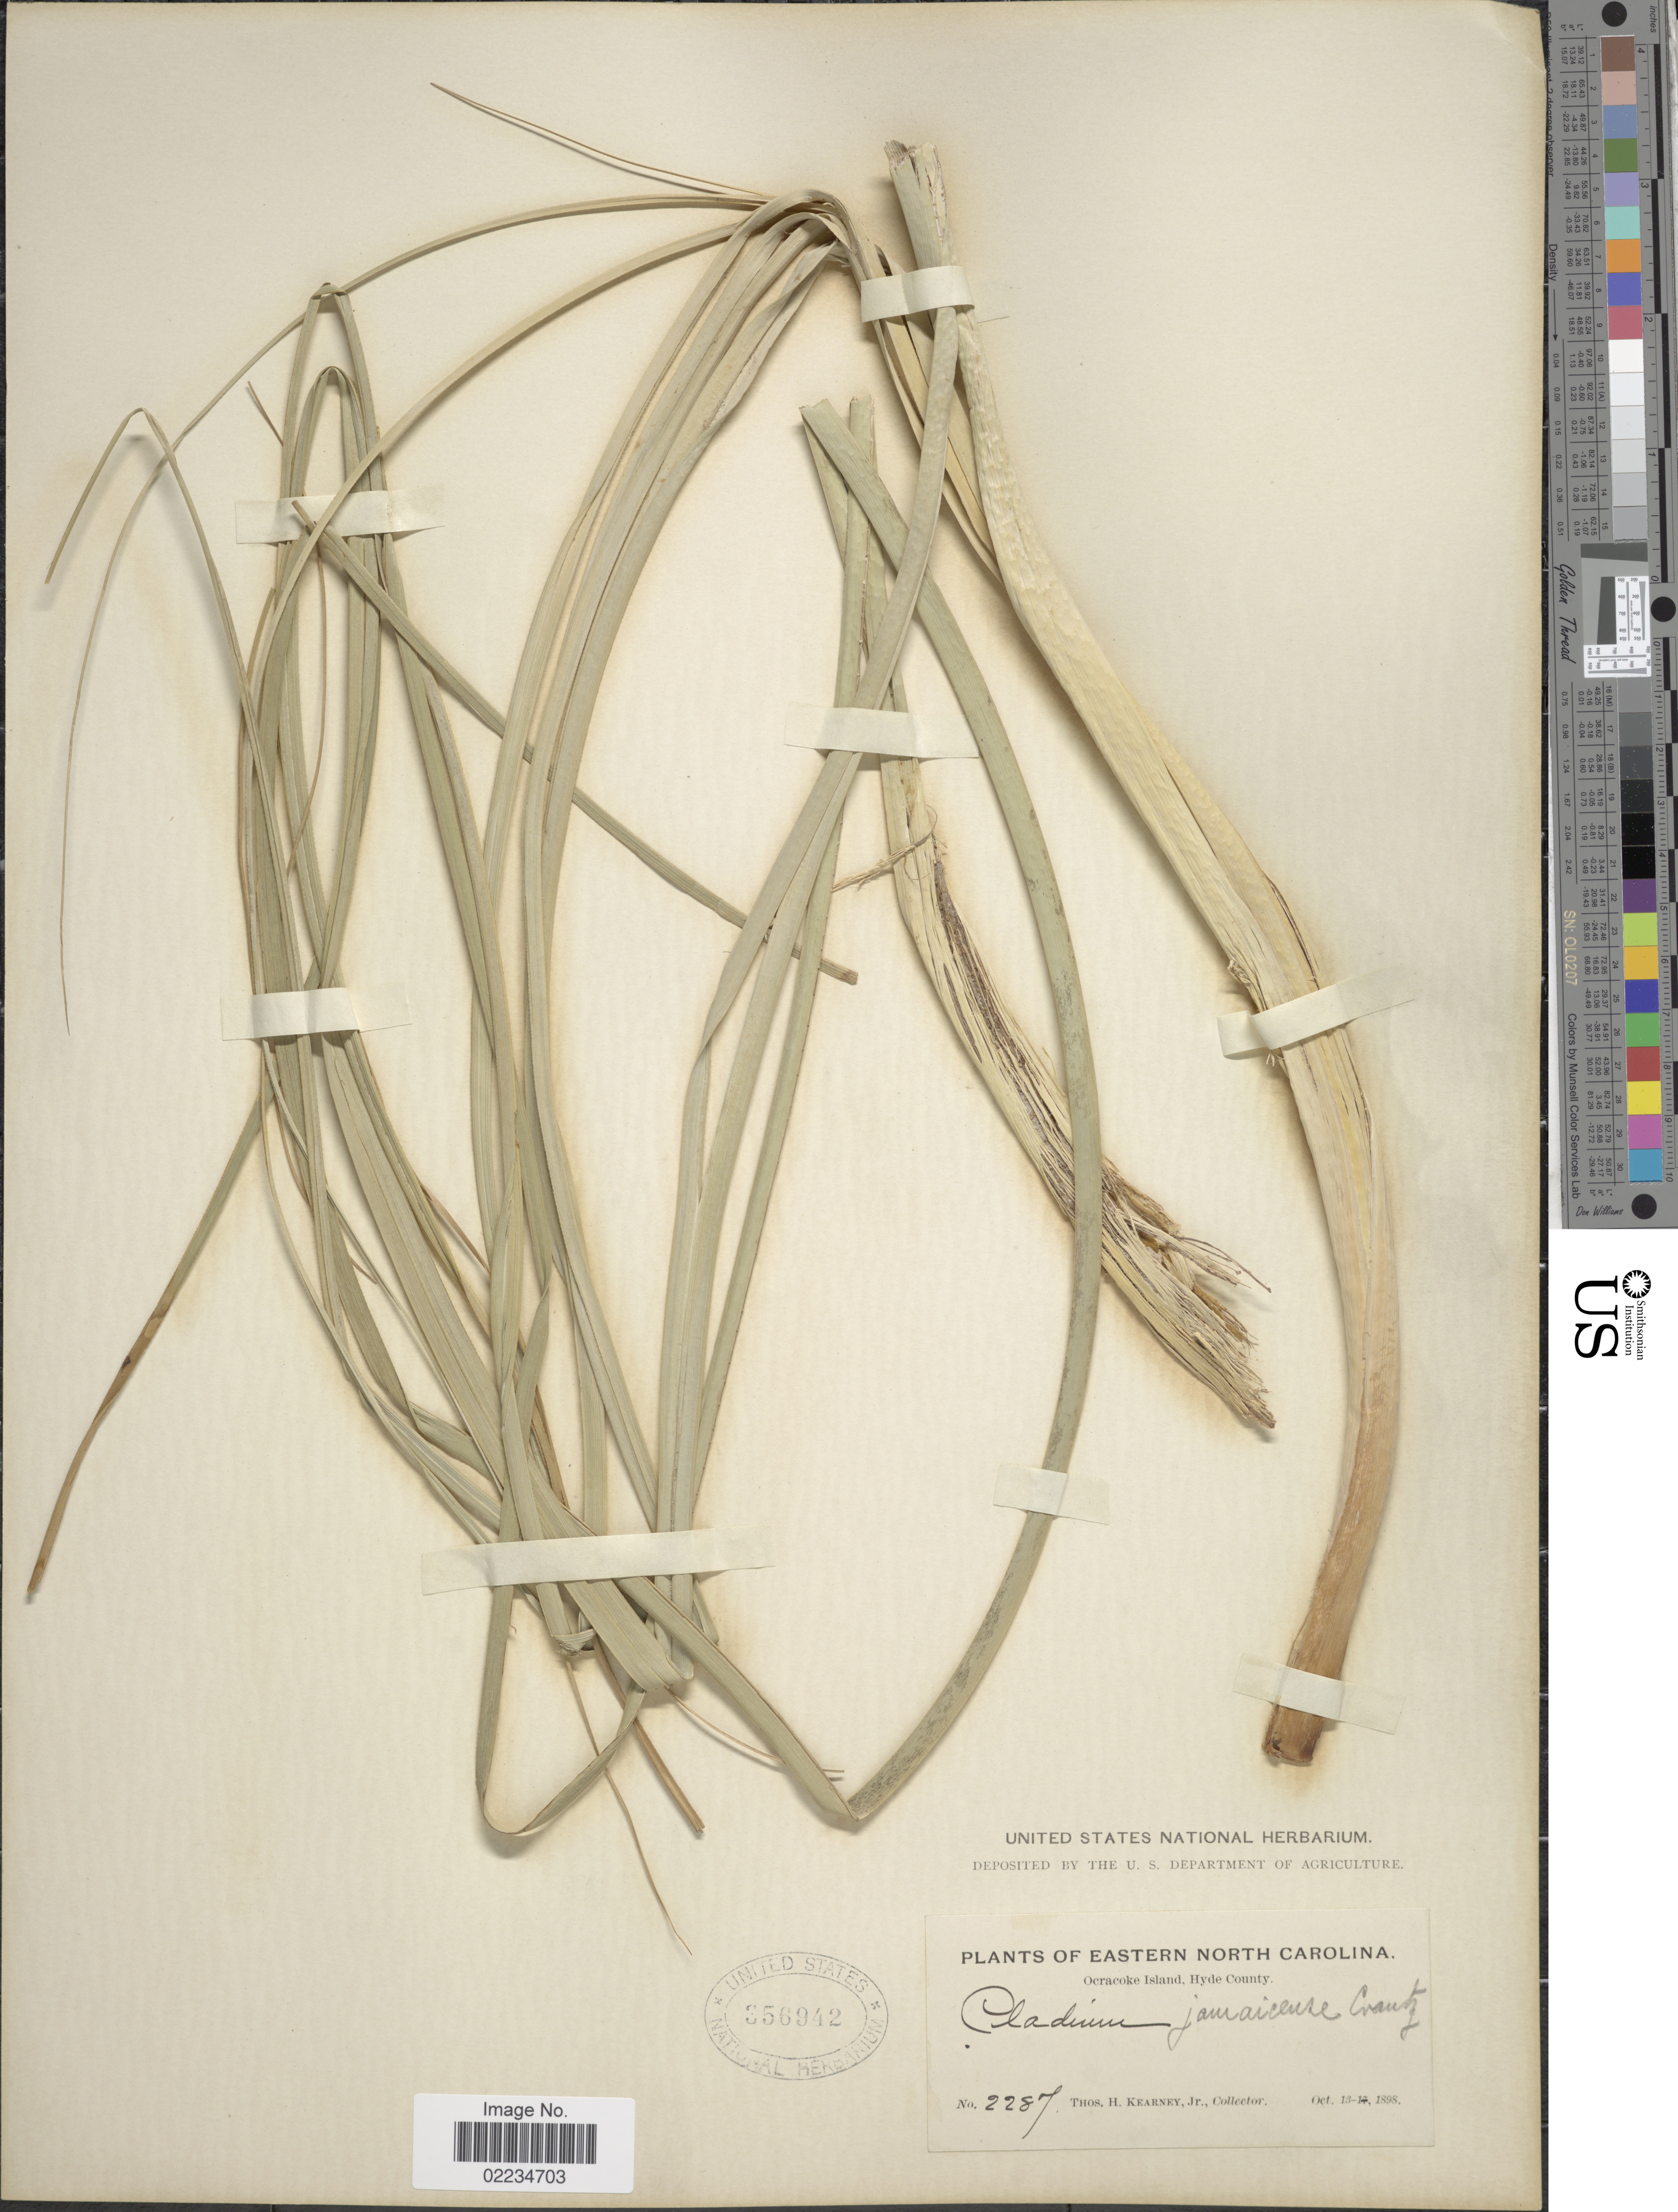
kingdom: Plantae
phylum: Tracheophyta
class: Liliopsida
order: Poales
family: Cyperaceae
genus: Cladium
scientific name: Cladium jamaicense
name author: Crantz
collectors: T. H. Kearney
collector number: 2287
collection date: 1898-10-13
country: United States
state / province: North Carolina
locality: Eastern North Carolina, Ocracoke Island, Hyde County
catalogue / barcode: US 356942